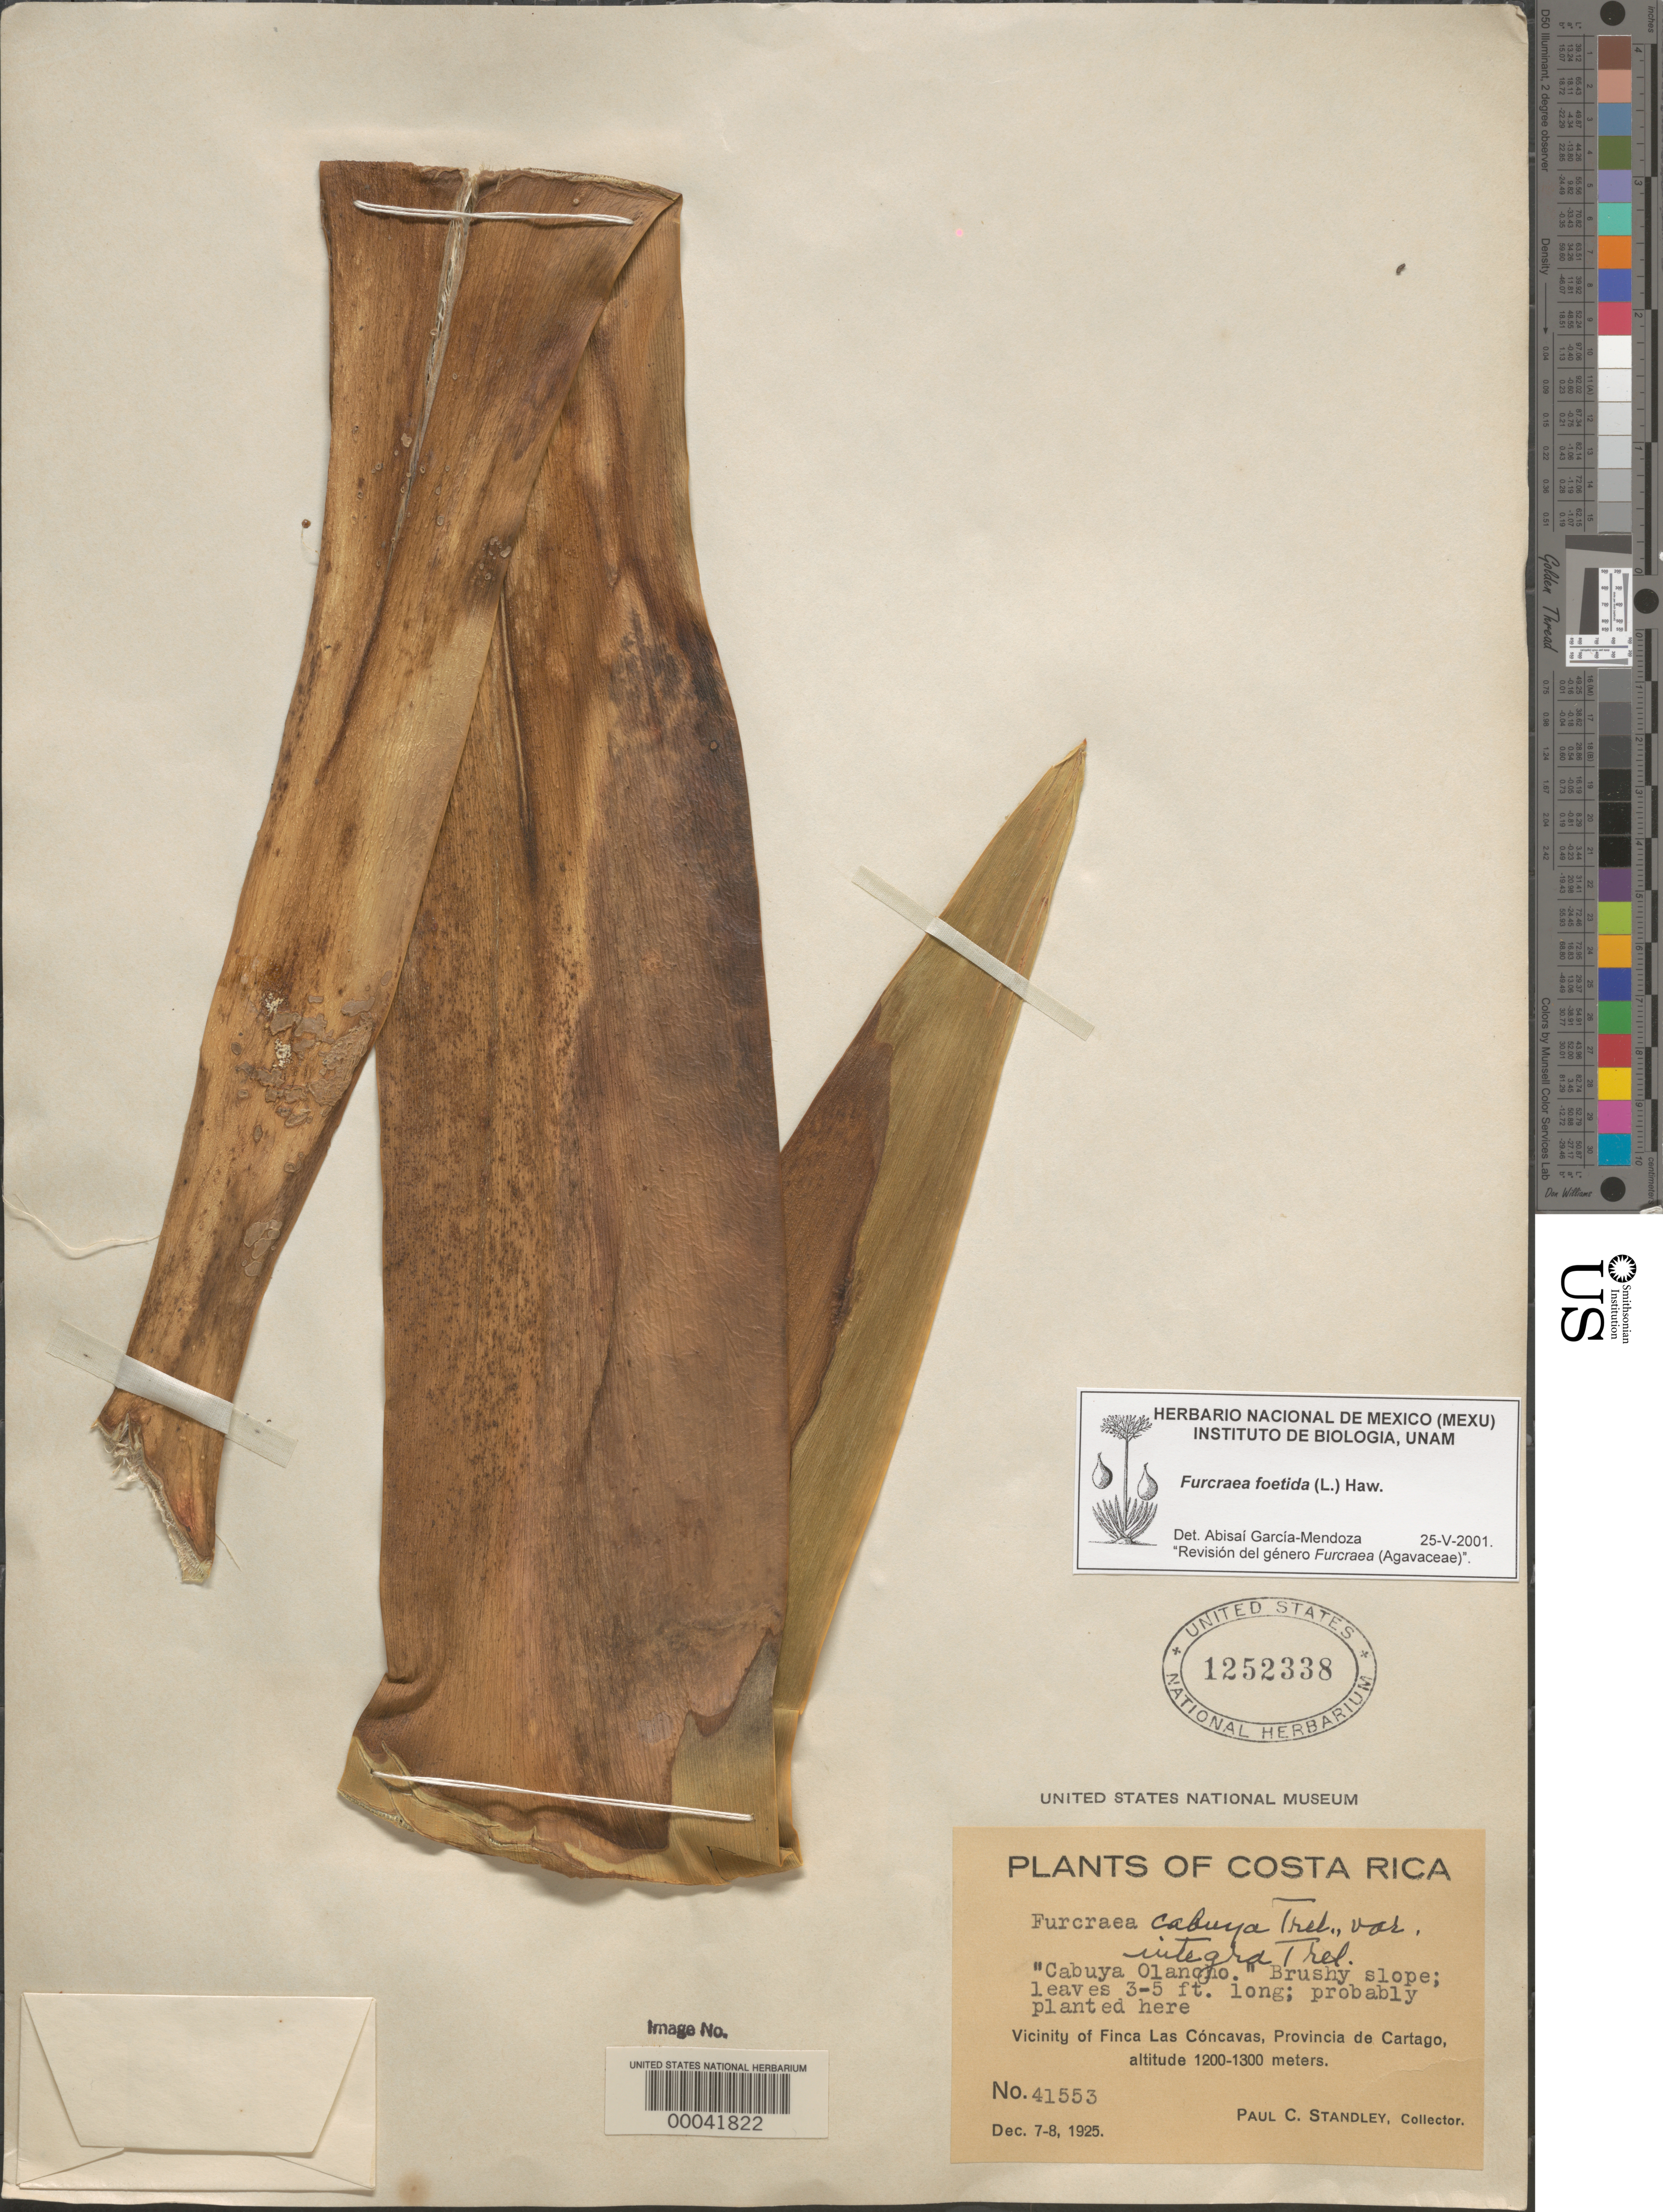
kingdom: Plantae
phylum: Tracheophyta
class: Liliopsida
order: Asparagales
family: Asparagaceae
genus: Furcraea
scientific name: Furcraea foetida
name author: (L.) Haw.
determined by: García-Mendoza, A.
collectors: P. C. Standley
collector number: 41553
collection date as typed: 07 Dec 1925 to 08 Dec 1925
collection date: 1925-12-07/1925-12-08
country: Costa Rica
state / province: Cartago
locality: Vicinity of Finca las Concavas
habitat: Brushy slope.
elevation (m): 1200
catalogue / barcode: US 1252338